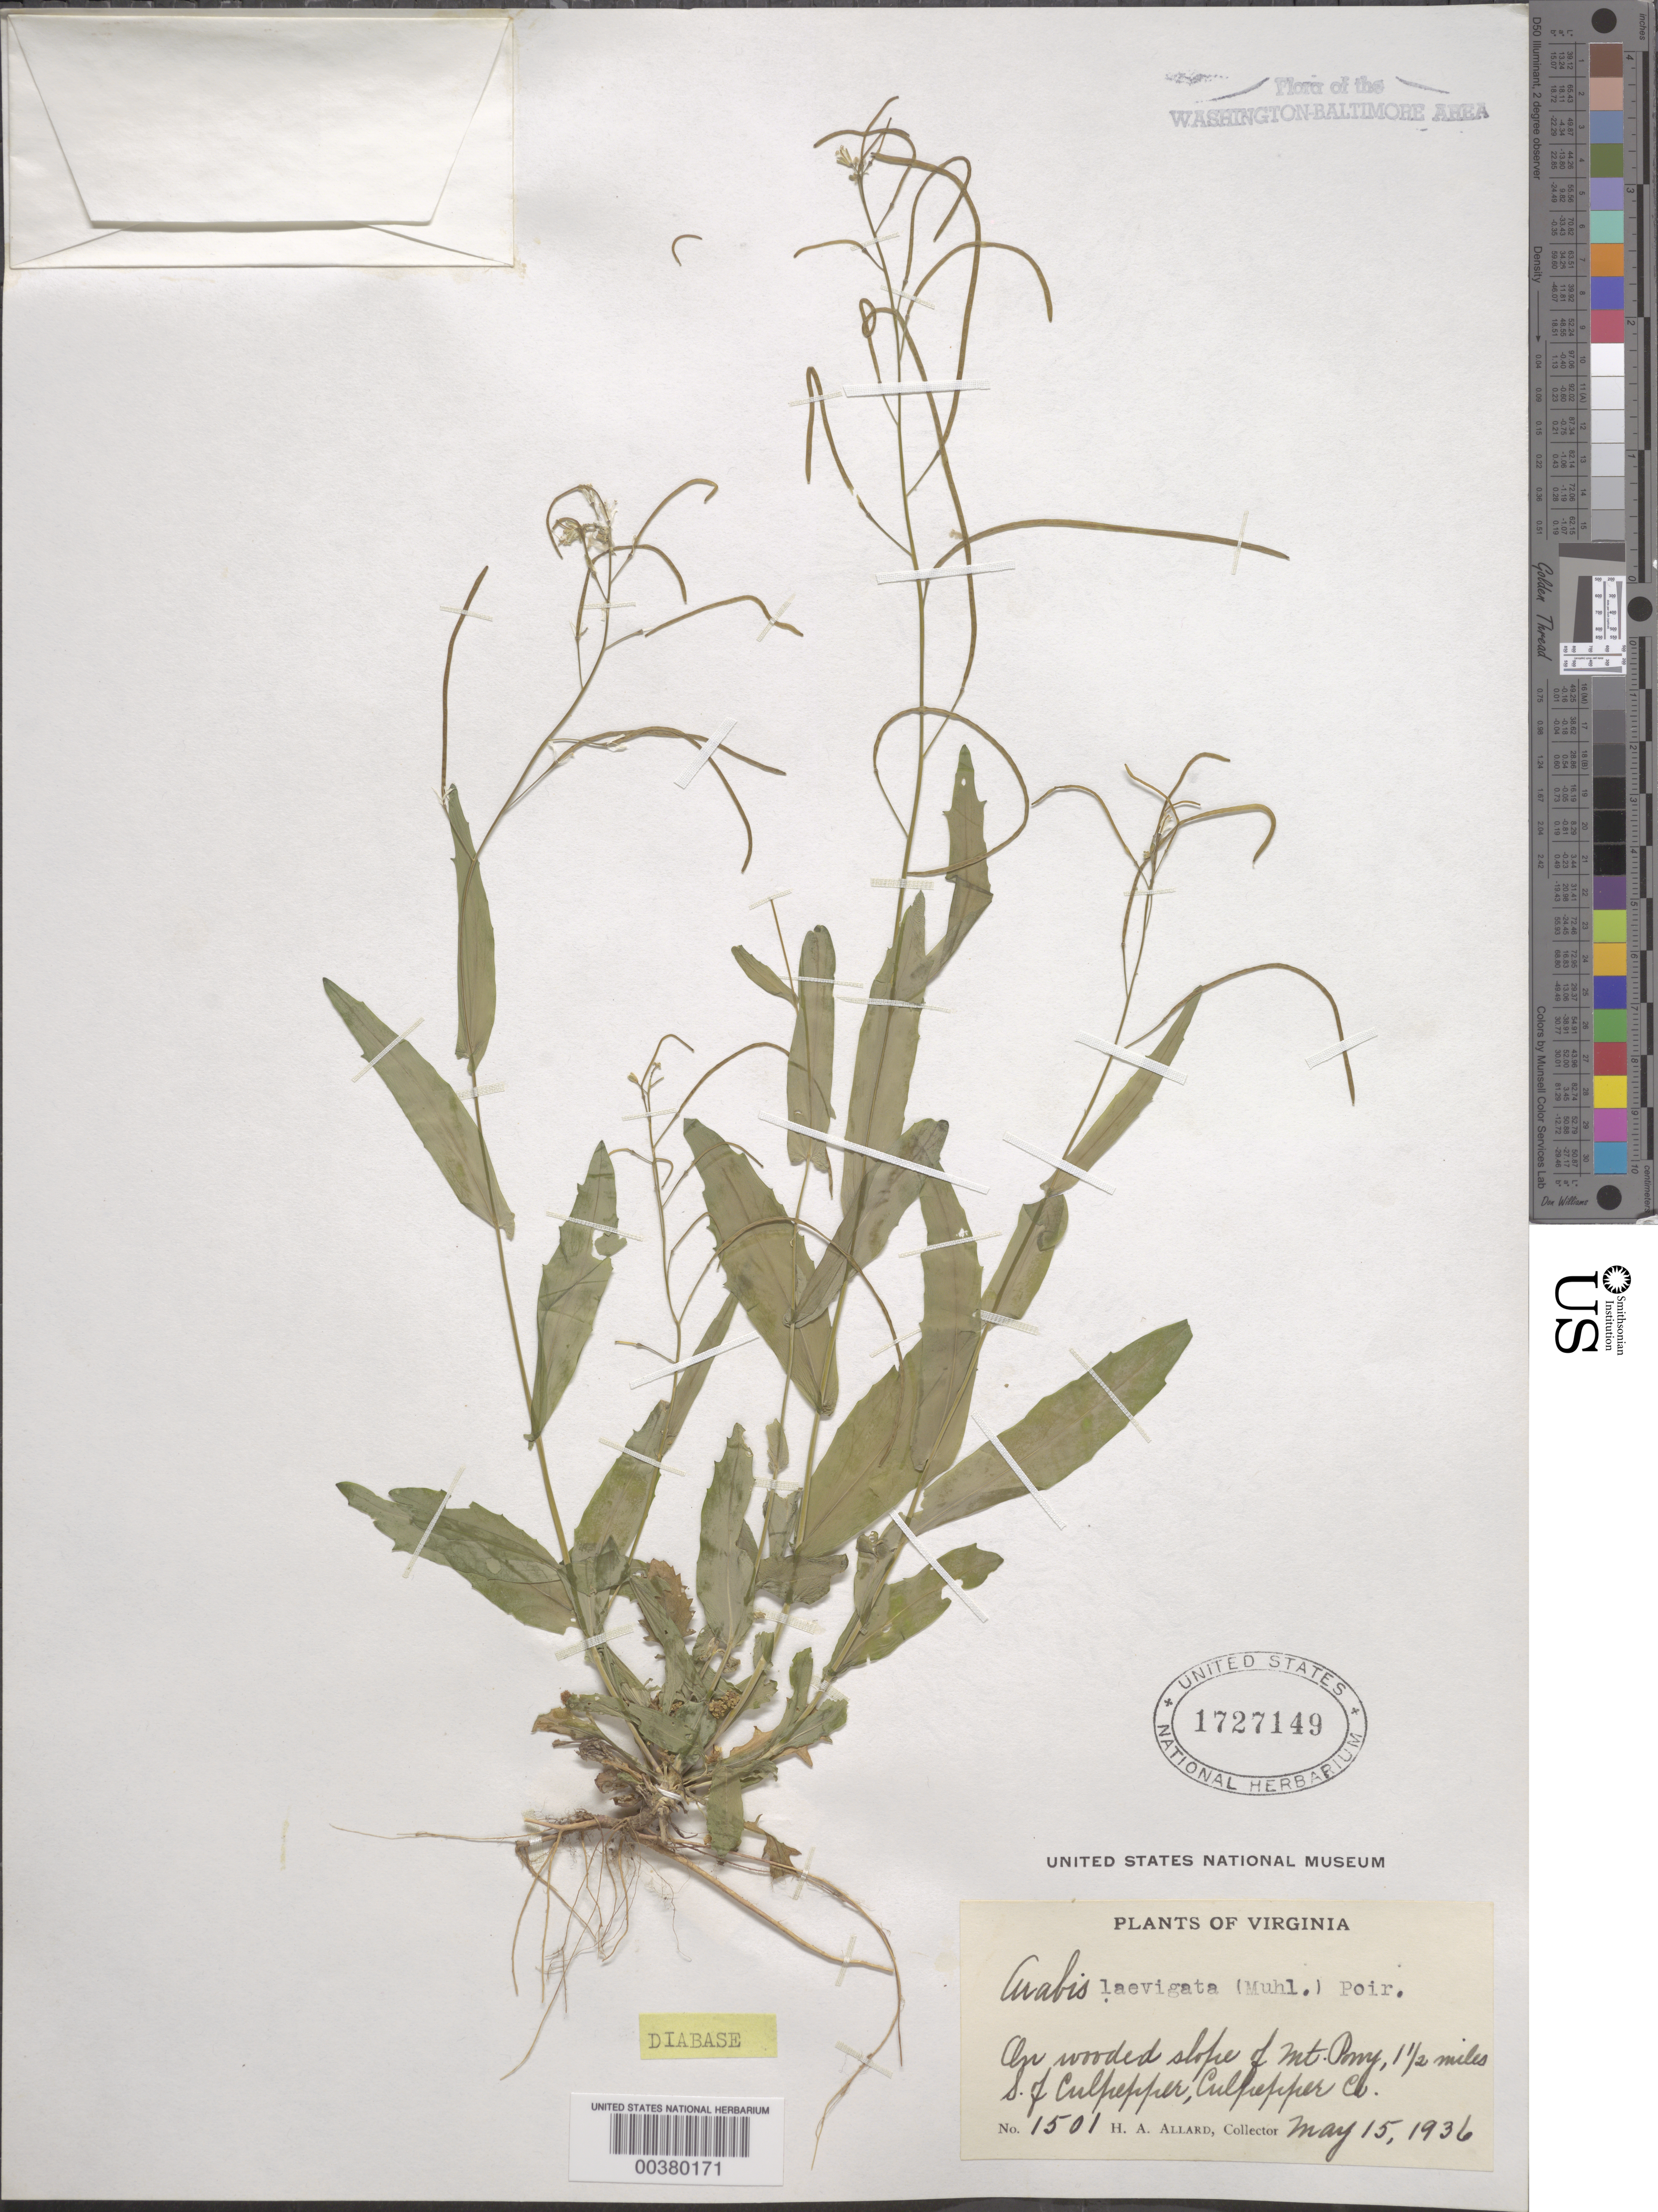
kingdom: Plantae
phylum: Tracheophyta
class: Magnoliopsida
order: Brassicales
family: Brassicaceae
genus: Boechera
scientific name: Boechera laevigata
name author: (Muhl. ex Willd.) Al-Shehbaz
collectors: H. A. Allard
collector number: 1501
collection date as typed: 15 May 1936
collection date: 1936-05-15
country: United States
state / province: Virginia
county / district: Culpeper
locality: Mount Pony, Culpepper vicinity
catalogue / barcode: US 1727149